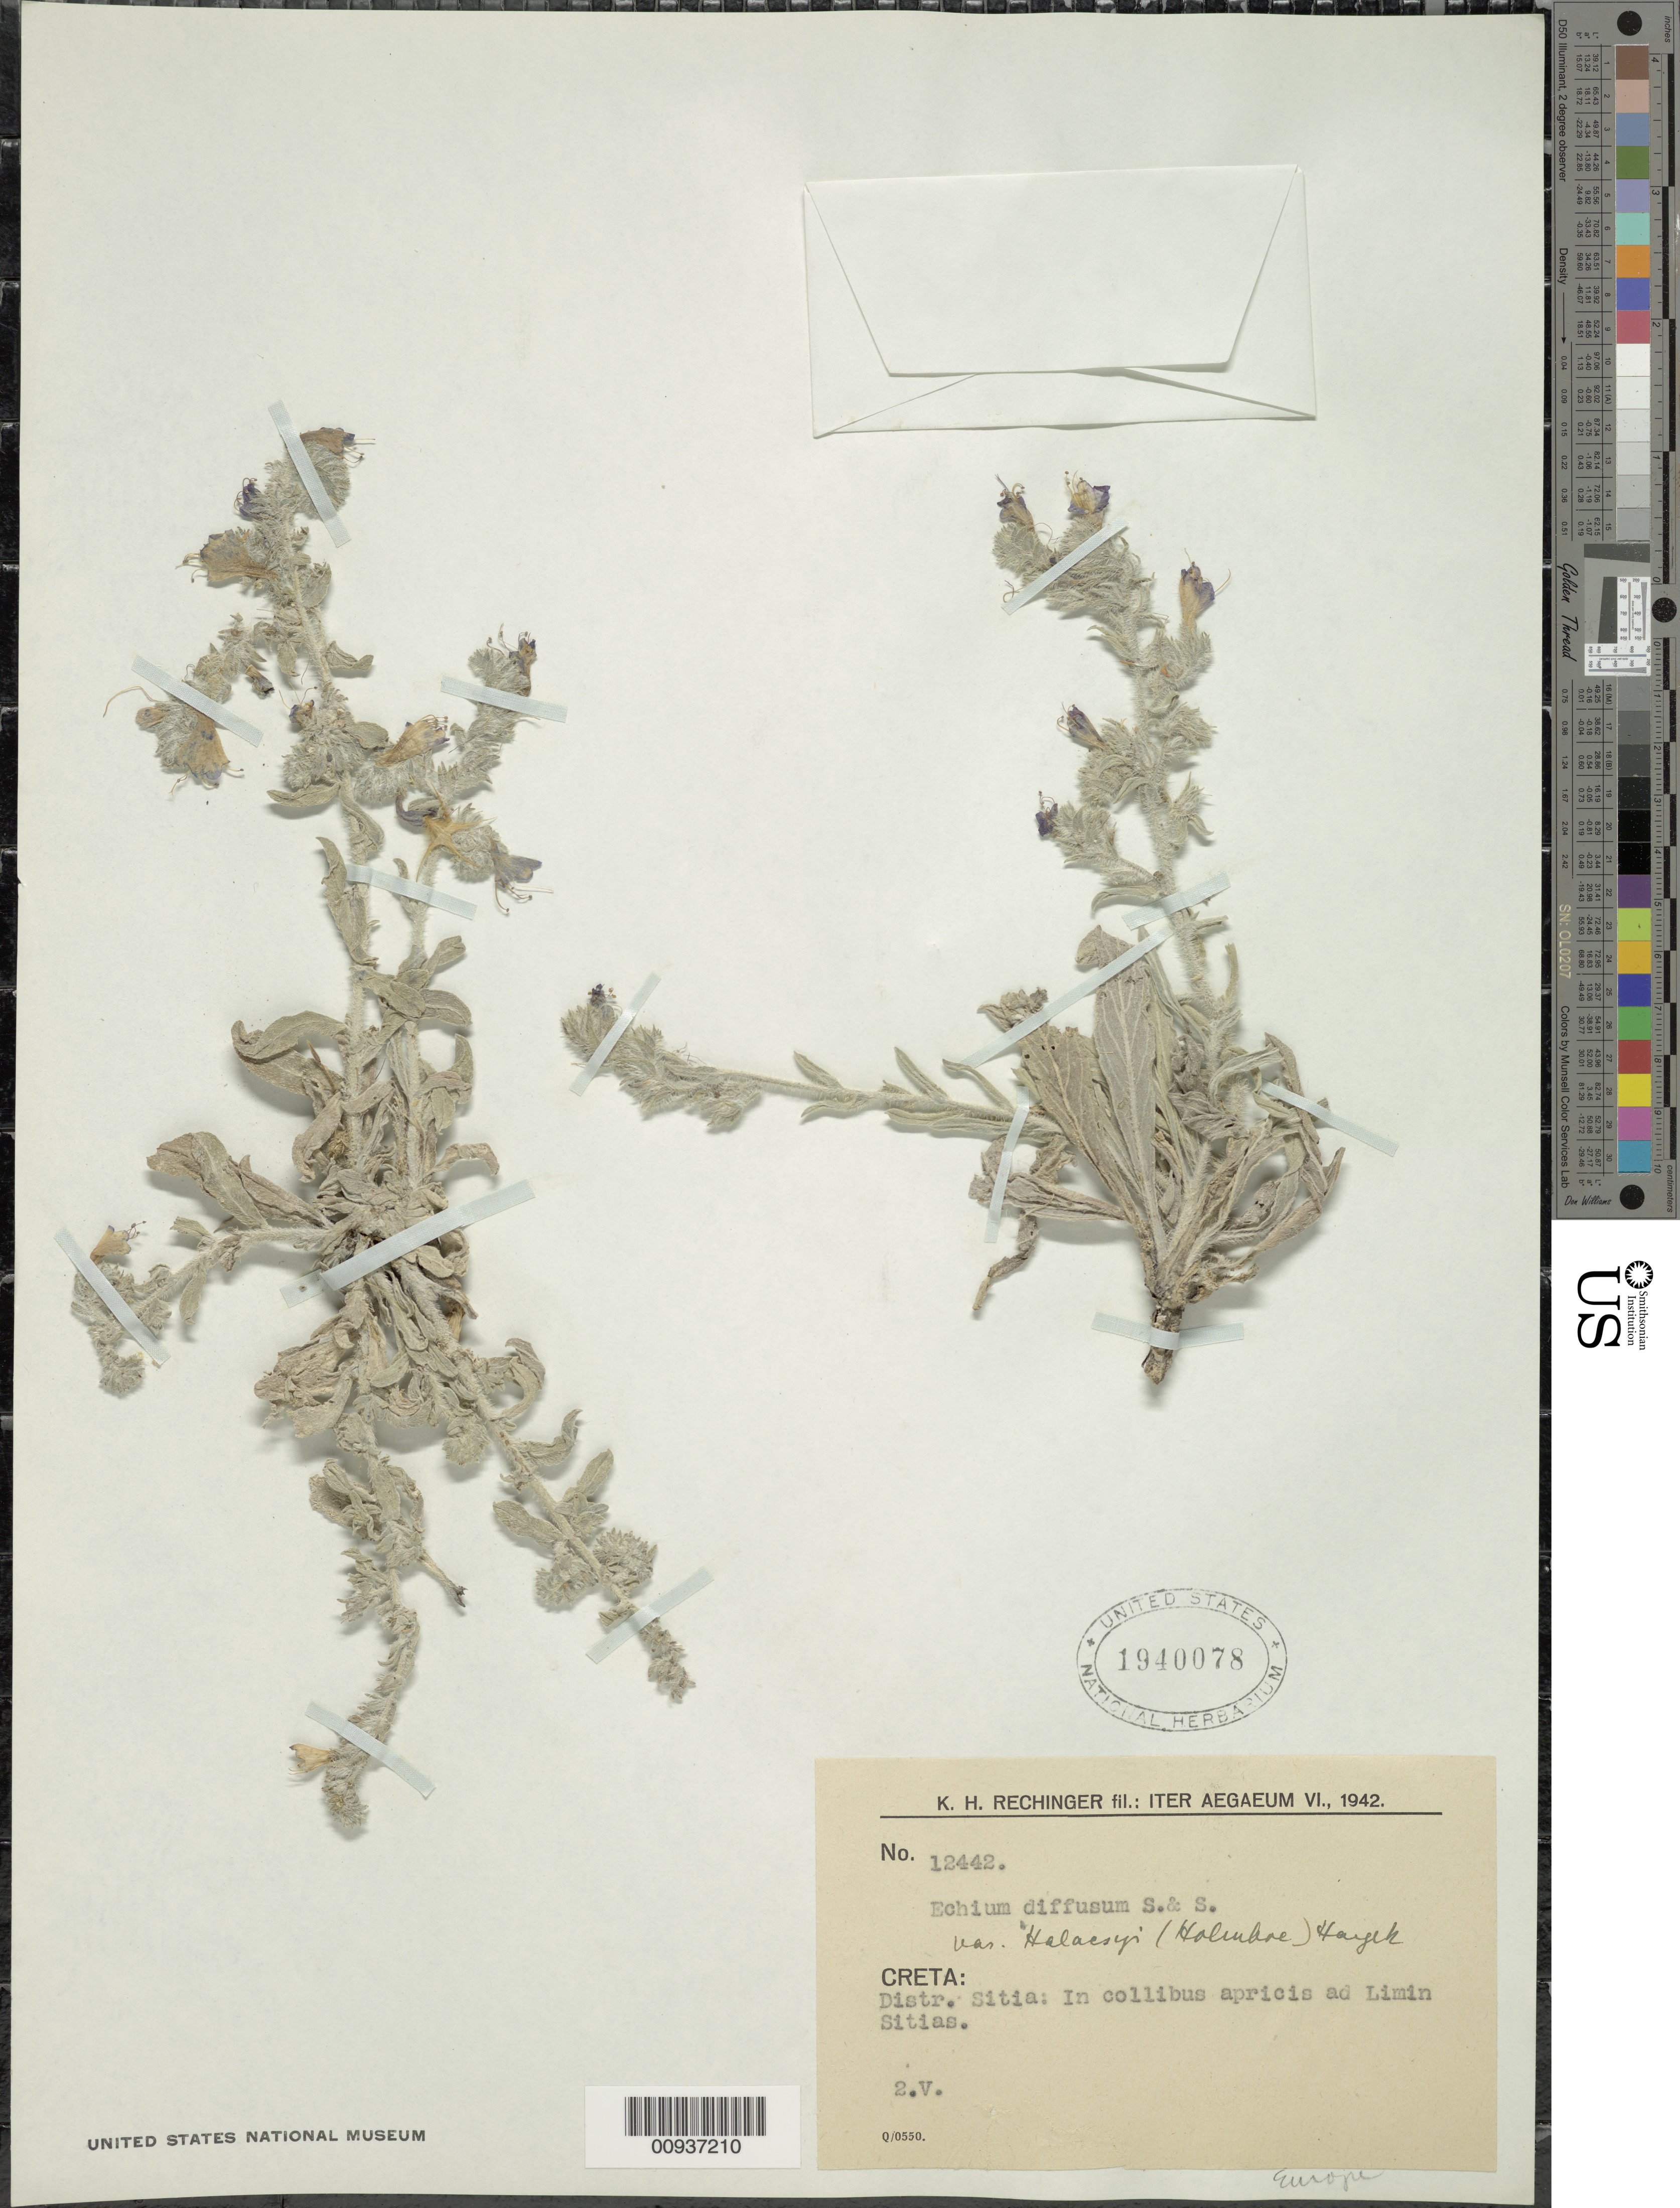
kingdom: Plantae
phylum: Tracheophyta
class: Magnoliopsida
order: Boraginales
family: Boraginaceae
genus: Echium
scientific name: Echium diffusum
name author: Sibth. & Sm.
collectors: K. H. Rechinger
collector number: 12442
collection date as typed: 02 May 1942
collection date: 1942-05-02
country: Greece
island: Crete I.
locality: Distr. Sitia: In collibus apricis ad Limin Sitias.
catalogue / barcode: US 1940078